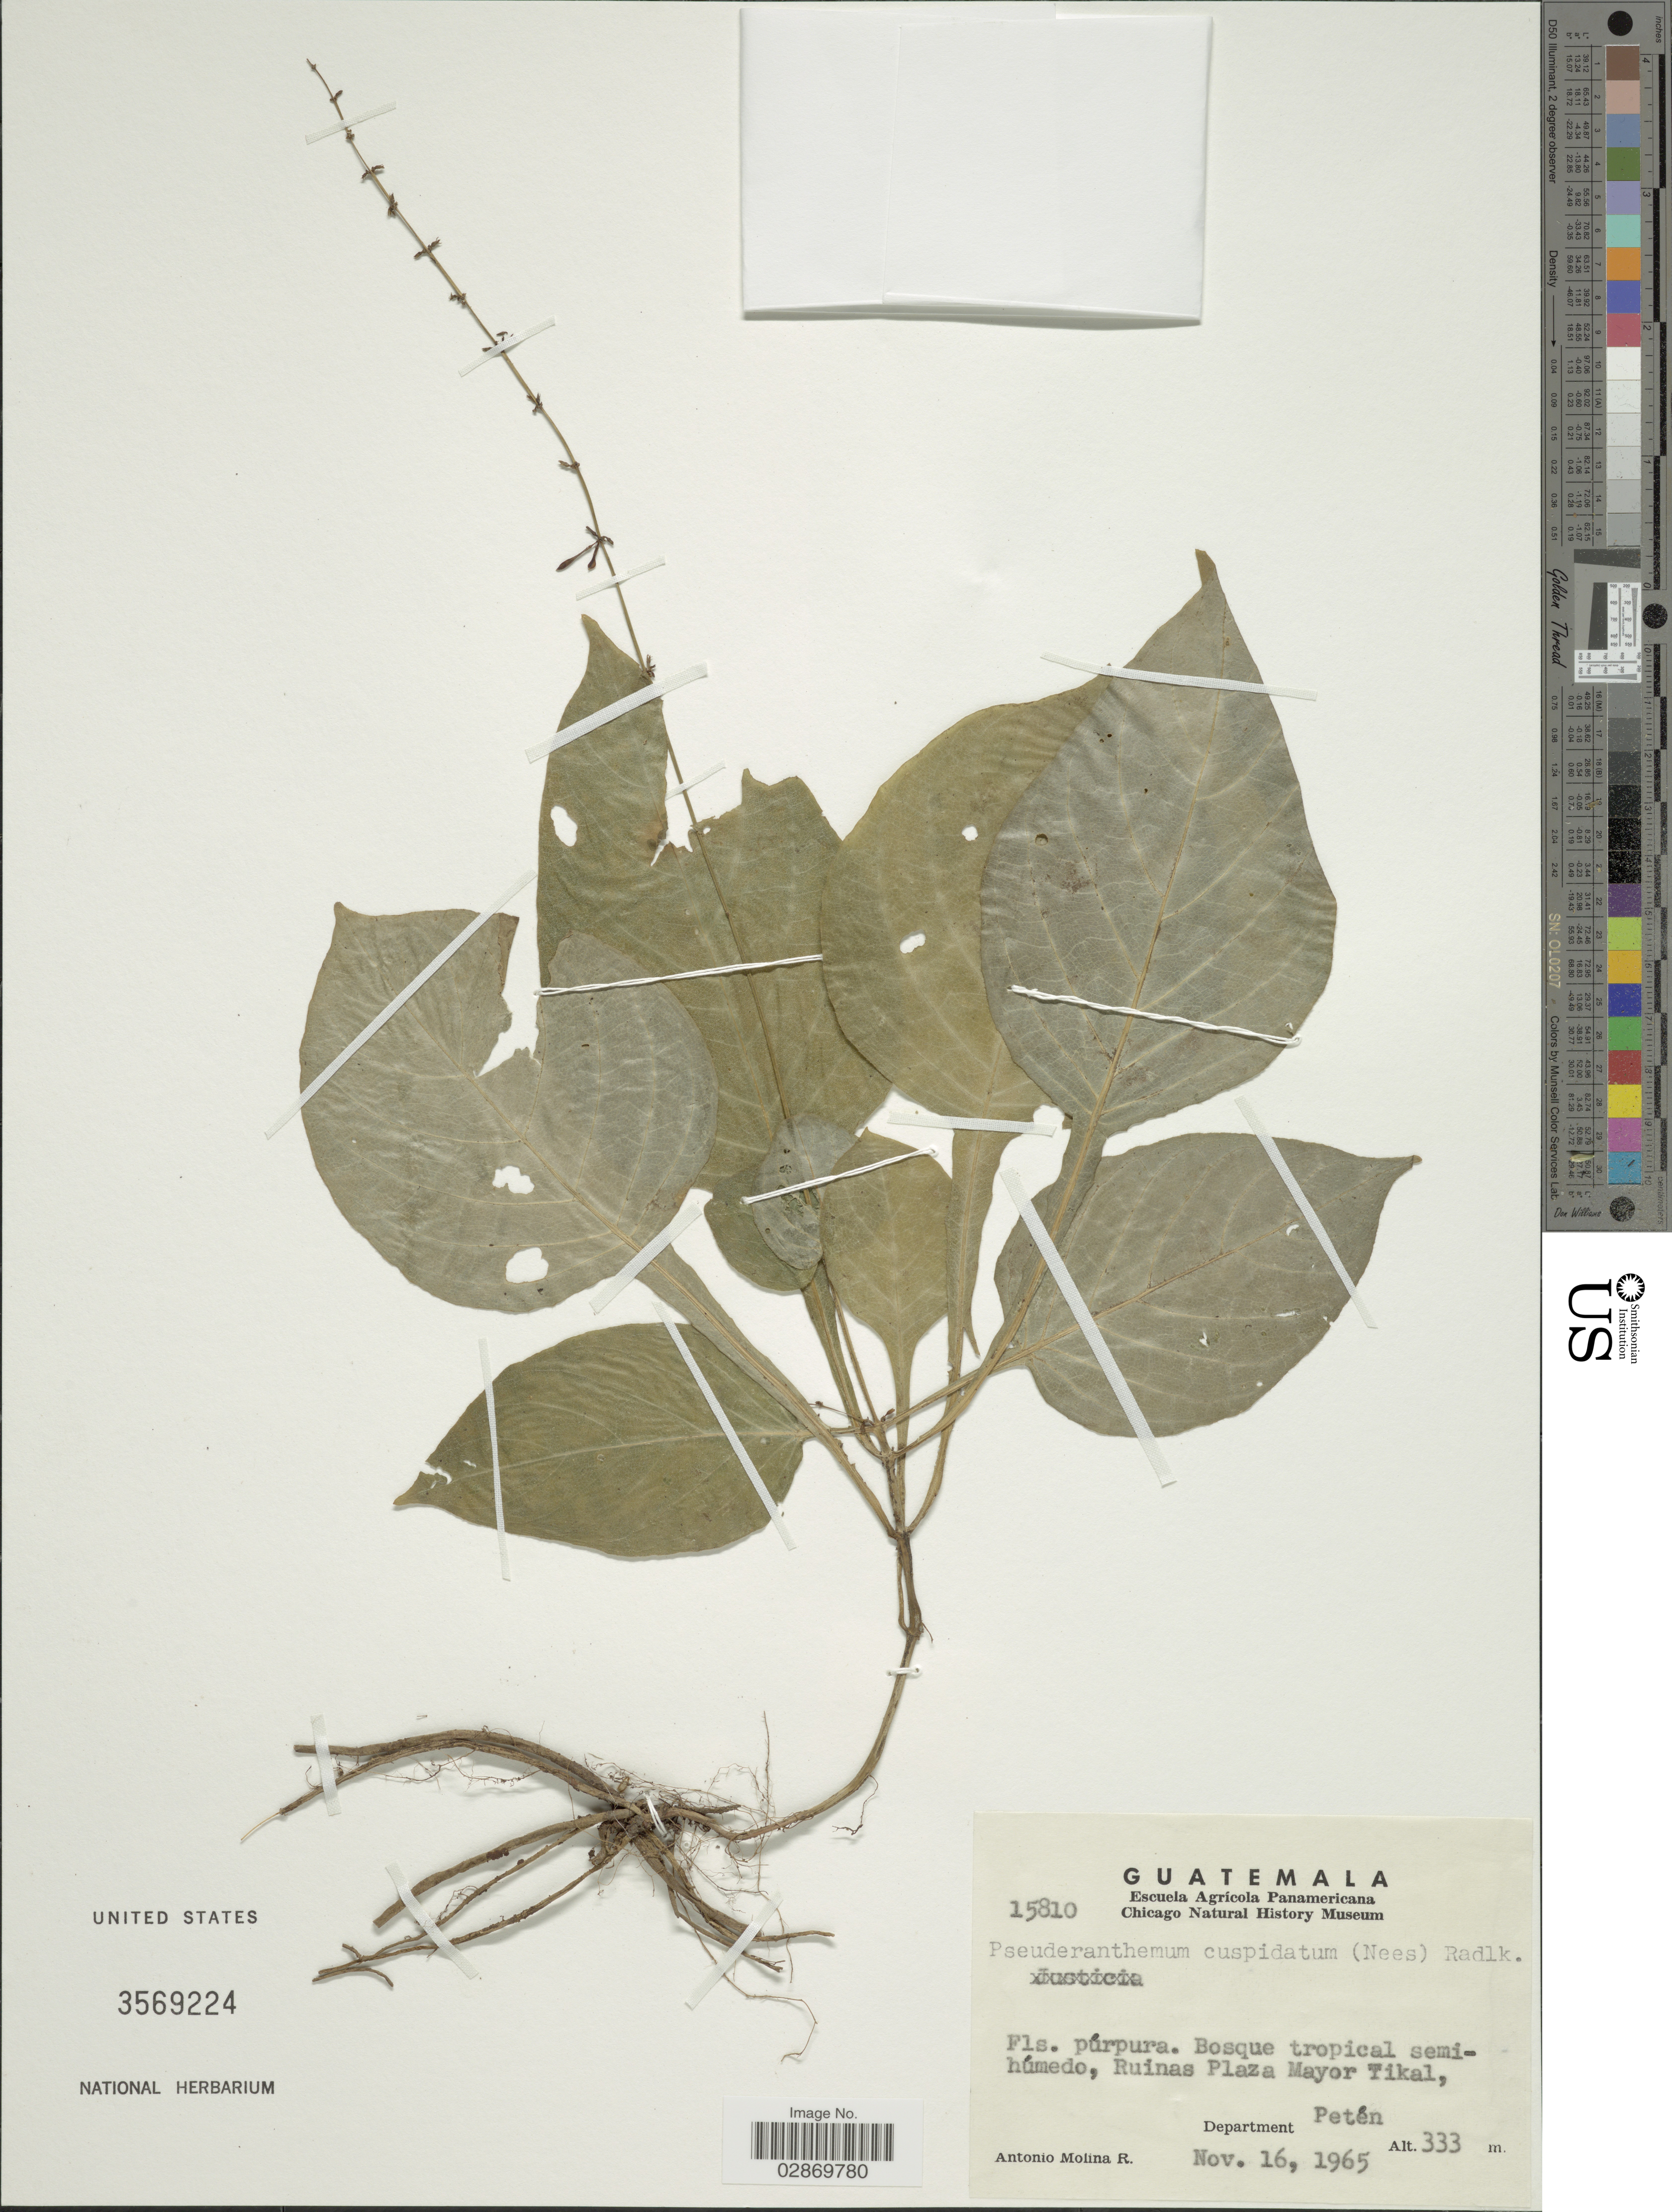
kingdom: Plantae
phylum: Tracheophyta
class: Magnoliopsida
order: Lamiales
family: Acanthaceae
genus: Pseuderanthemum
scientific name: Pseuderanthemum cuspidatum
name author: (Nees) Radlk. ex Lindau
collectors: A. Molina R.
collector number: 15810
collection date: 1965-11-16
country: Guatemala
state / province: El Petén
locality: Ruinas Plaza Mayor Tikal, Department Petén.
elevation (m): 333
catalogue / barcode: US 3569224